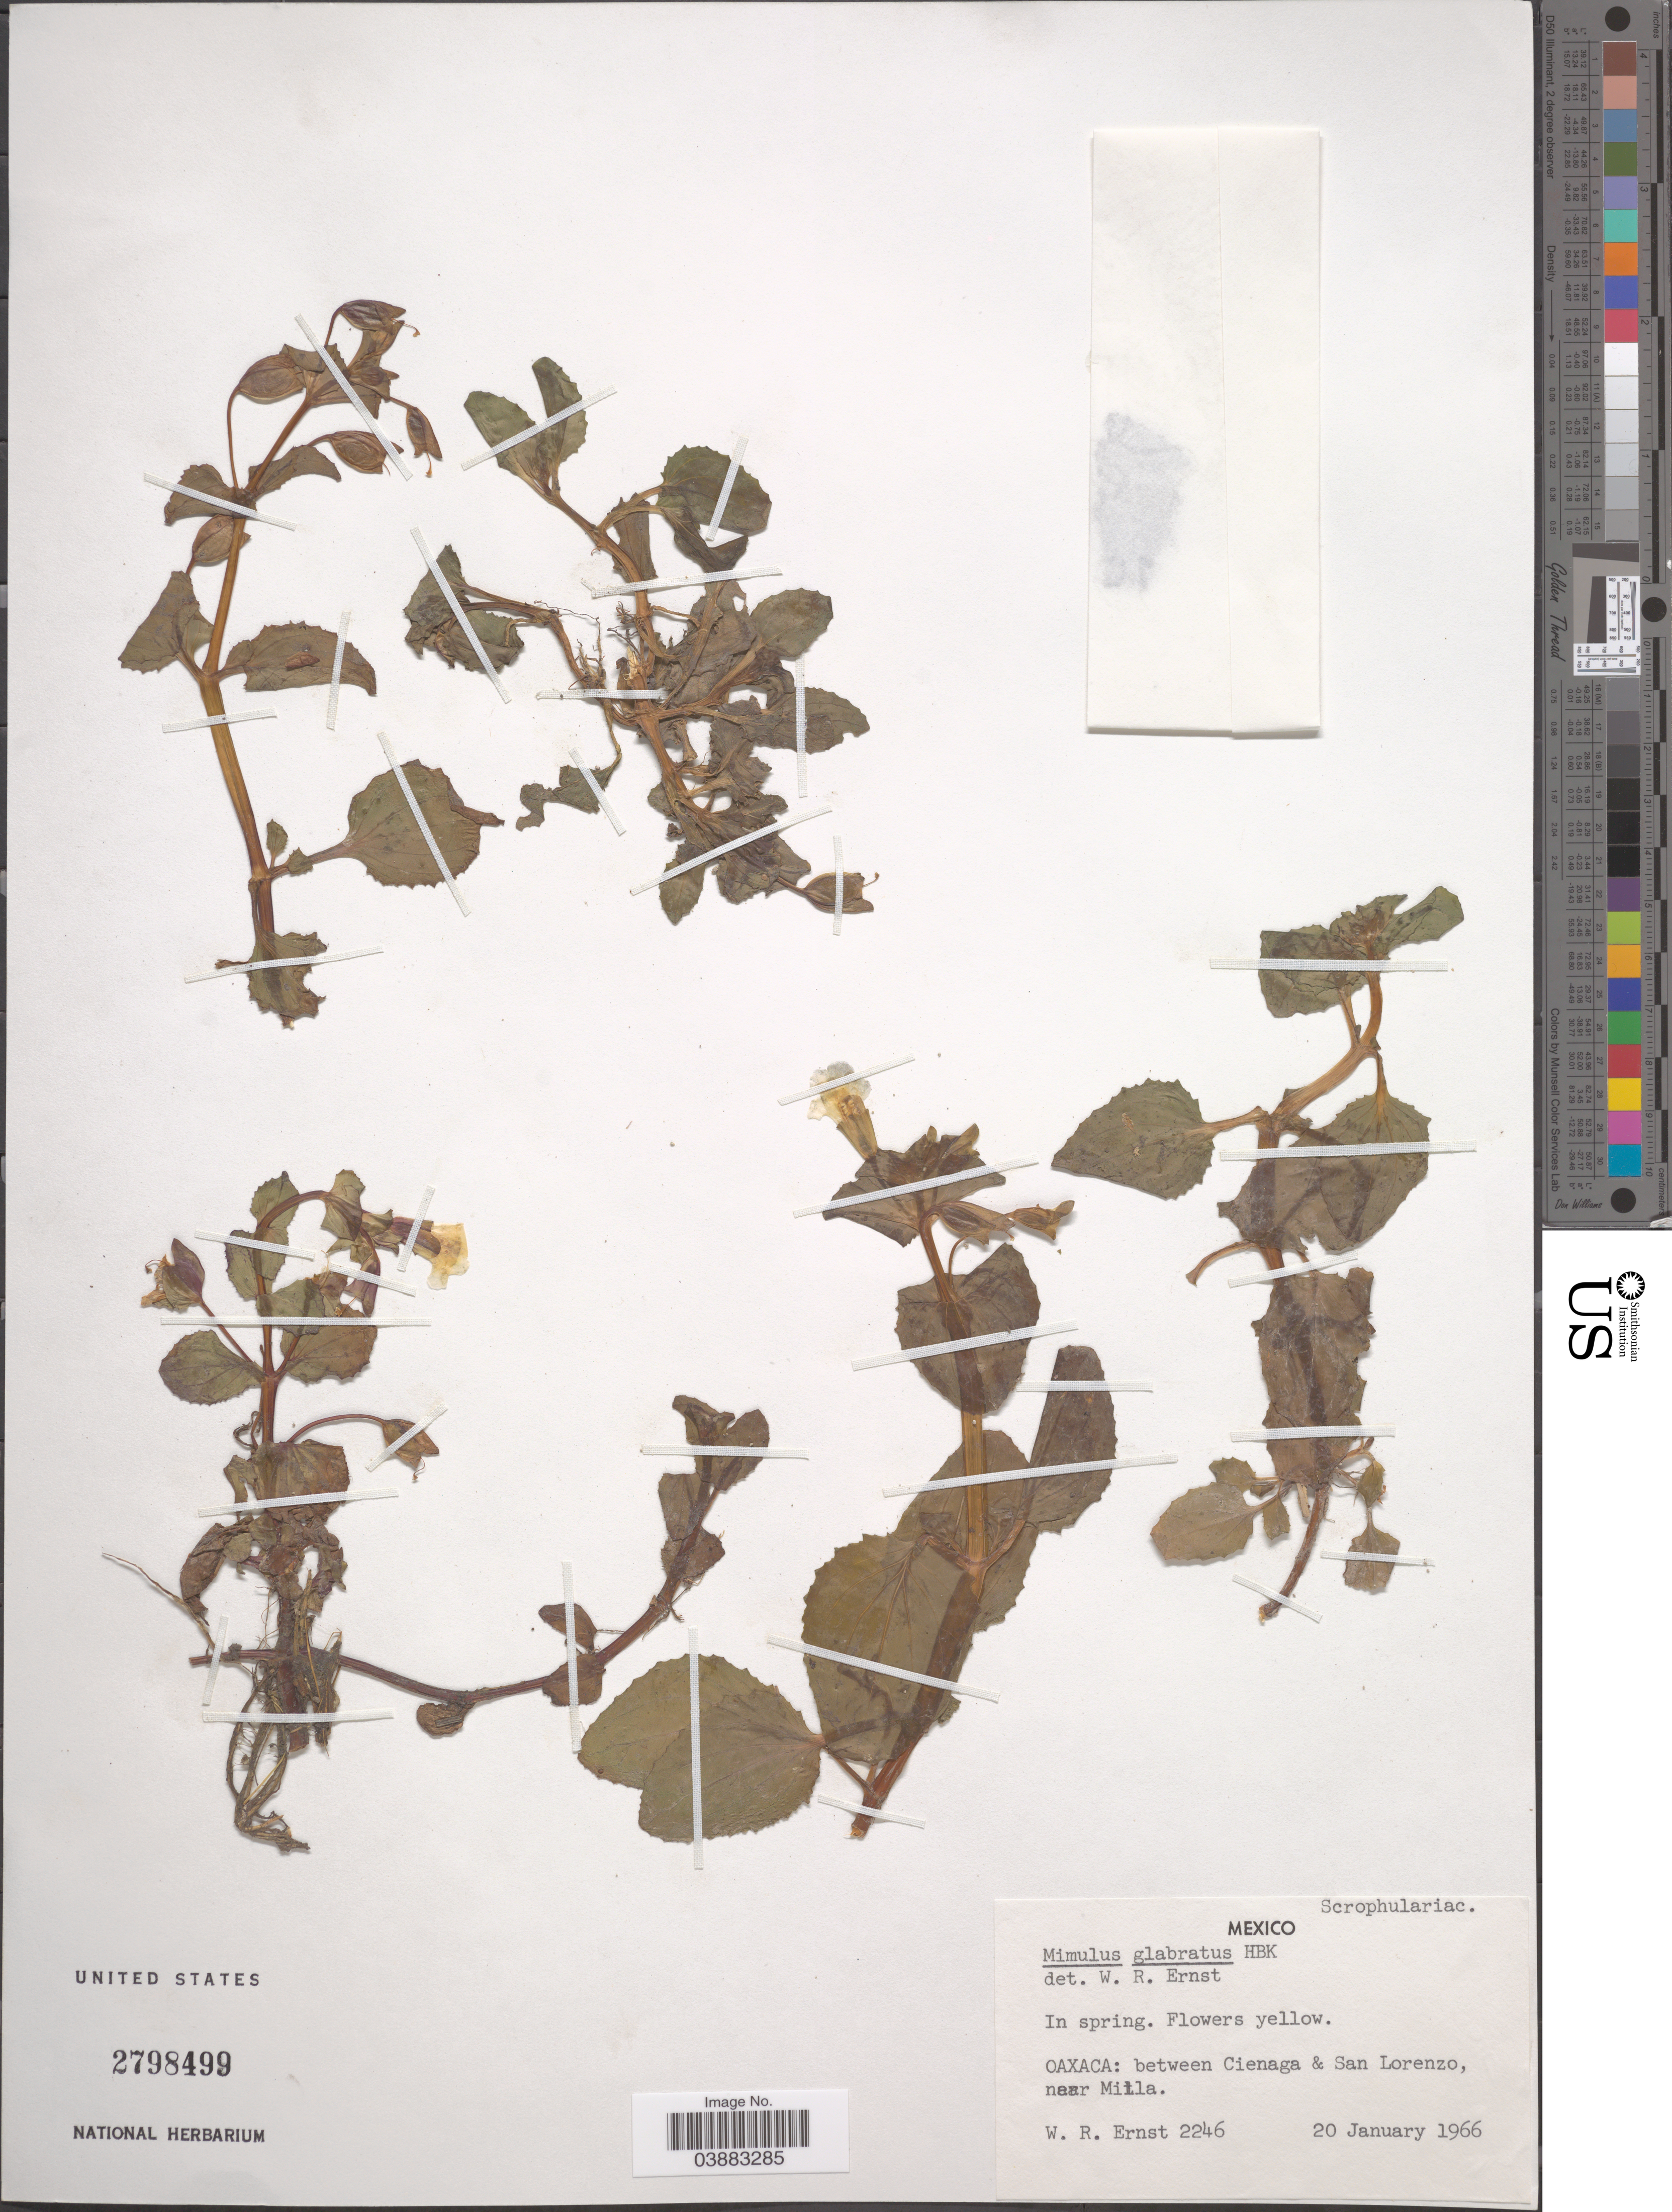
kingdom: Plantae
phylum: Tracheophyta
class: Magnoliopsida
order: Lamiales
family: Phrymaceae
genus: Mimulus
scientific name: Mimulus glabratus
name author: Kunth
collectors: W. R. Ernst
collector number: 2246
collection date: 1966-01-20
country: Mexico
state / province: Oaxaca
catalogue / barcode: US 2798499